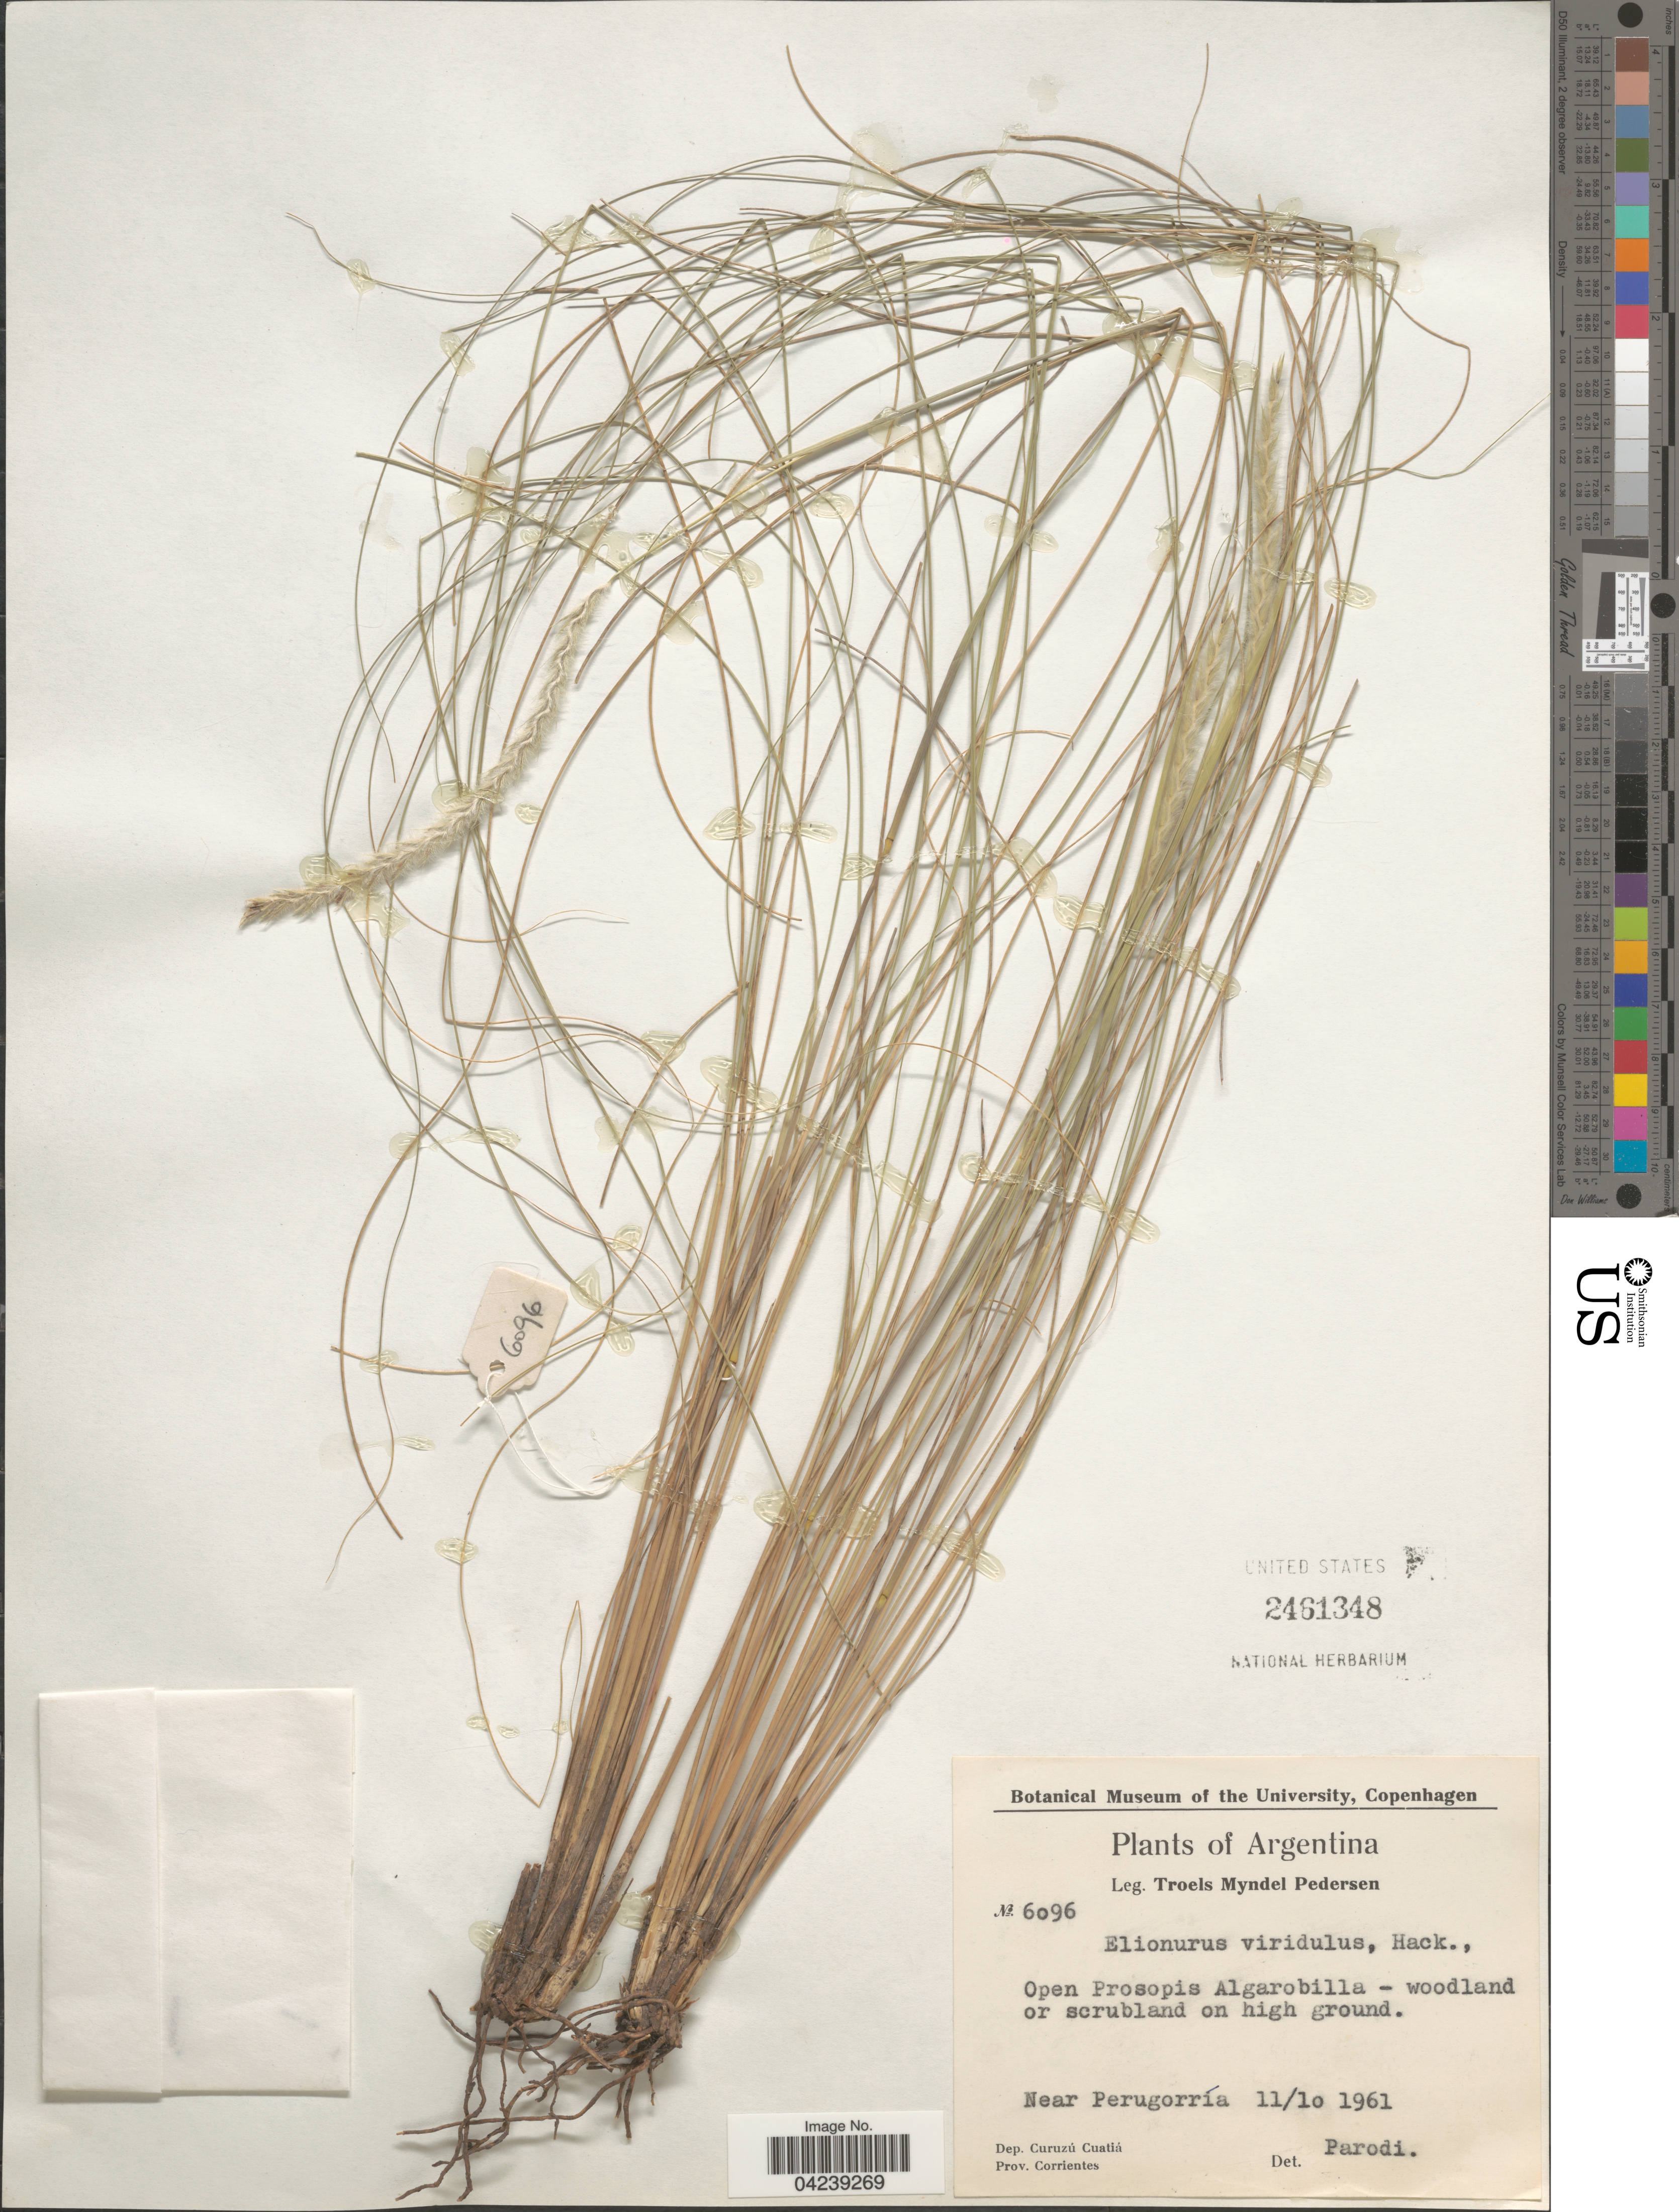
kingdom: Plantae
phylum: Tracheophyta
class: Liliopsida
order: Poales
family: Poaceae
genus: Elionurus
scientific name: Elionurus muticus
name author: (Spreng.) Kuntze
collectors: T. Pederson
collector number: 6096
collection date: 1961-10-11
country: Argentina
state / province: Corrientes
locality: Near Perugorría. Dep. Curuzú Cuatiá.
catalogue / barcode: US 2461348